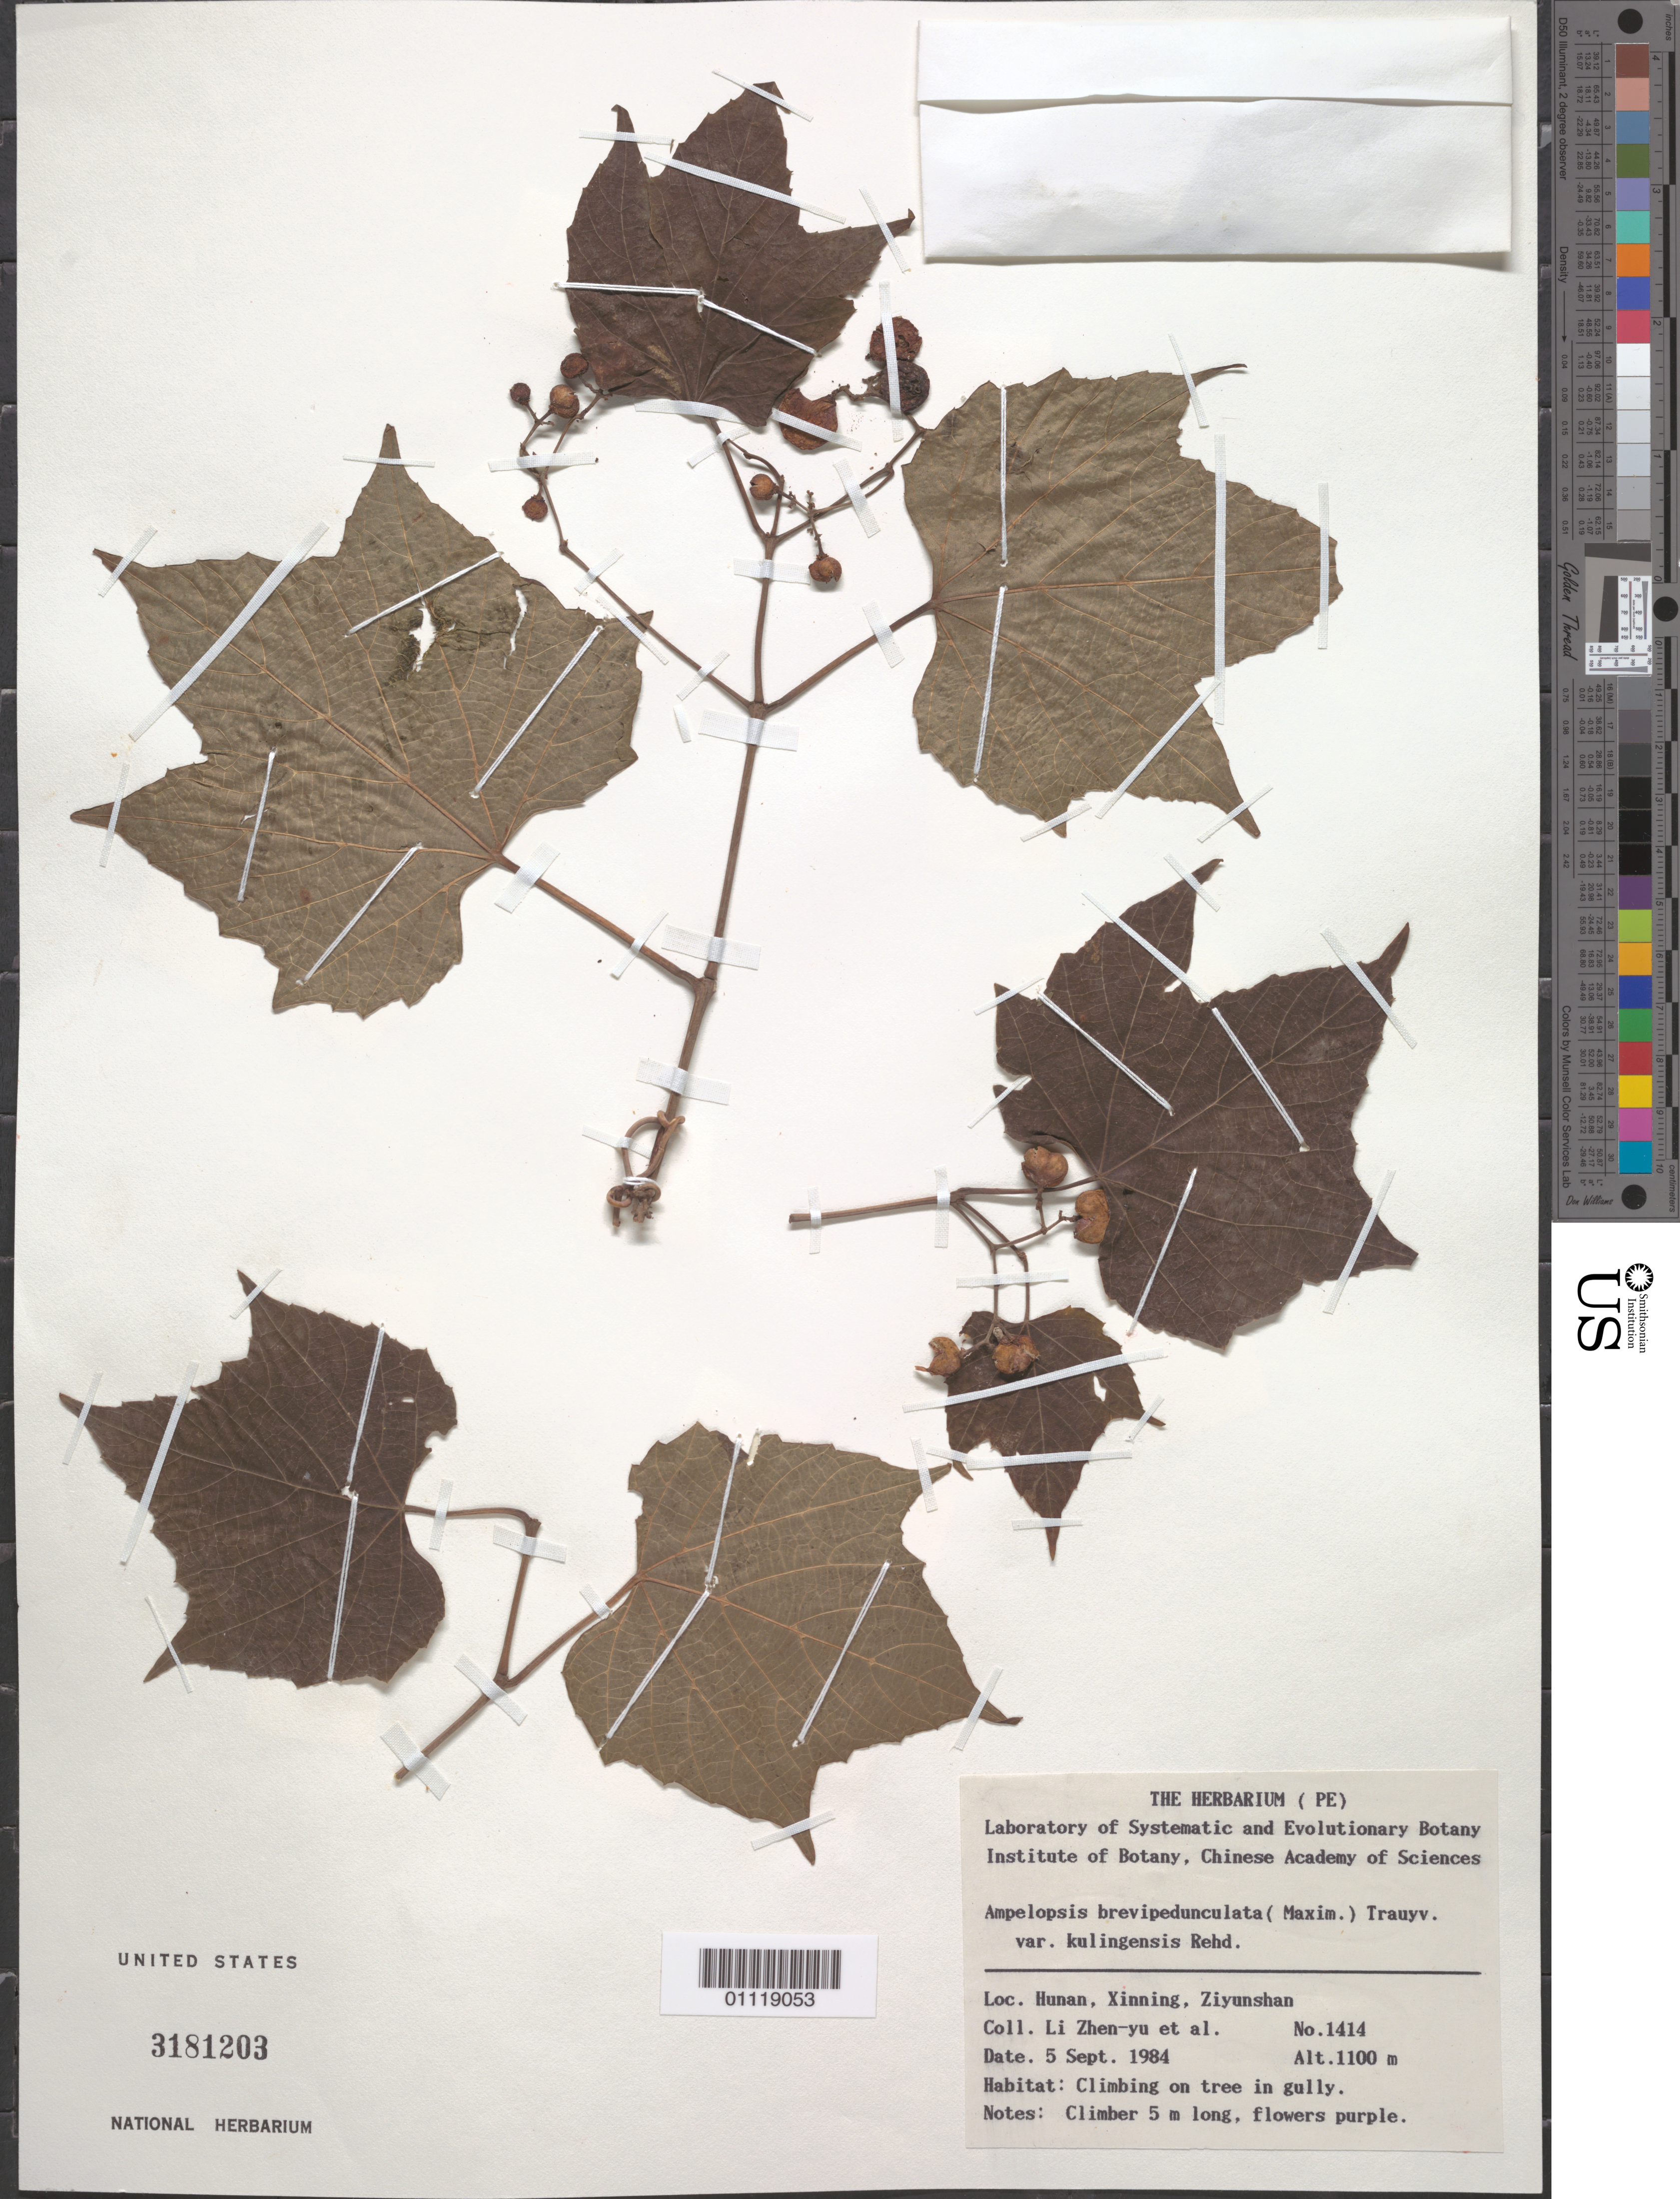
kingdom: Plantae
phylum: Tracheophyta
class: Magnoliopsida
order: Vitales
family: Vitaceae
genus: Ampelopsis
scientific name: Ampelopsis brevipedunculata var. kulingensis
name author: Rehder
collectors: L. Zhen-yu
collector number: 1414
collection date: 1984-09-05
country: China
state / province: Hunan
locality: Xinning, Ziyunshan.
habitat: Climbing on tree in gully.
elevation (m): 1100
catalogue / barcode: US 3181203